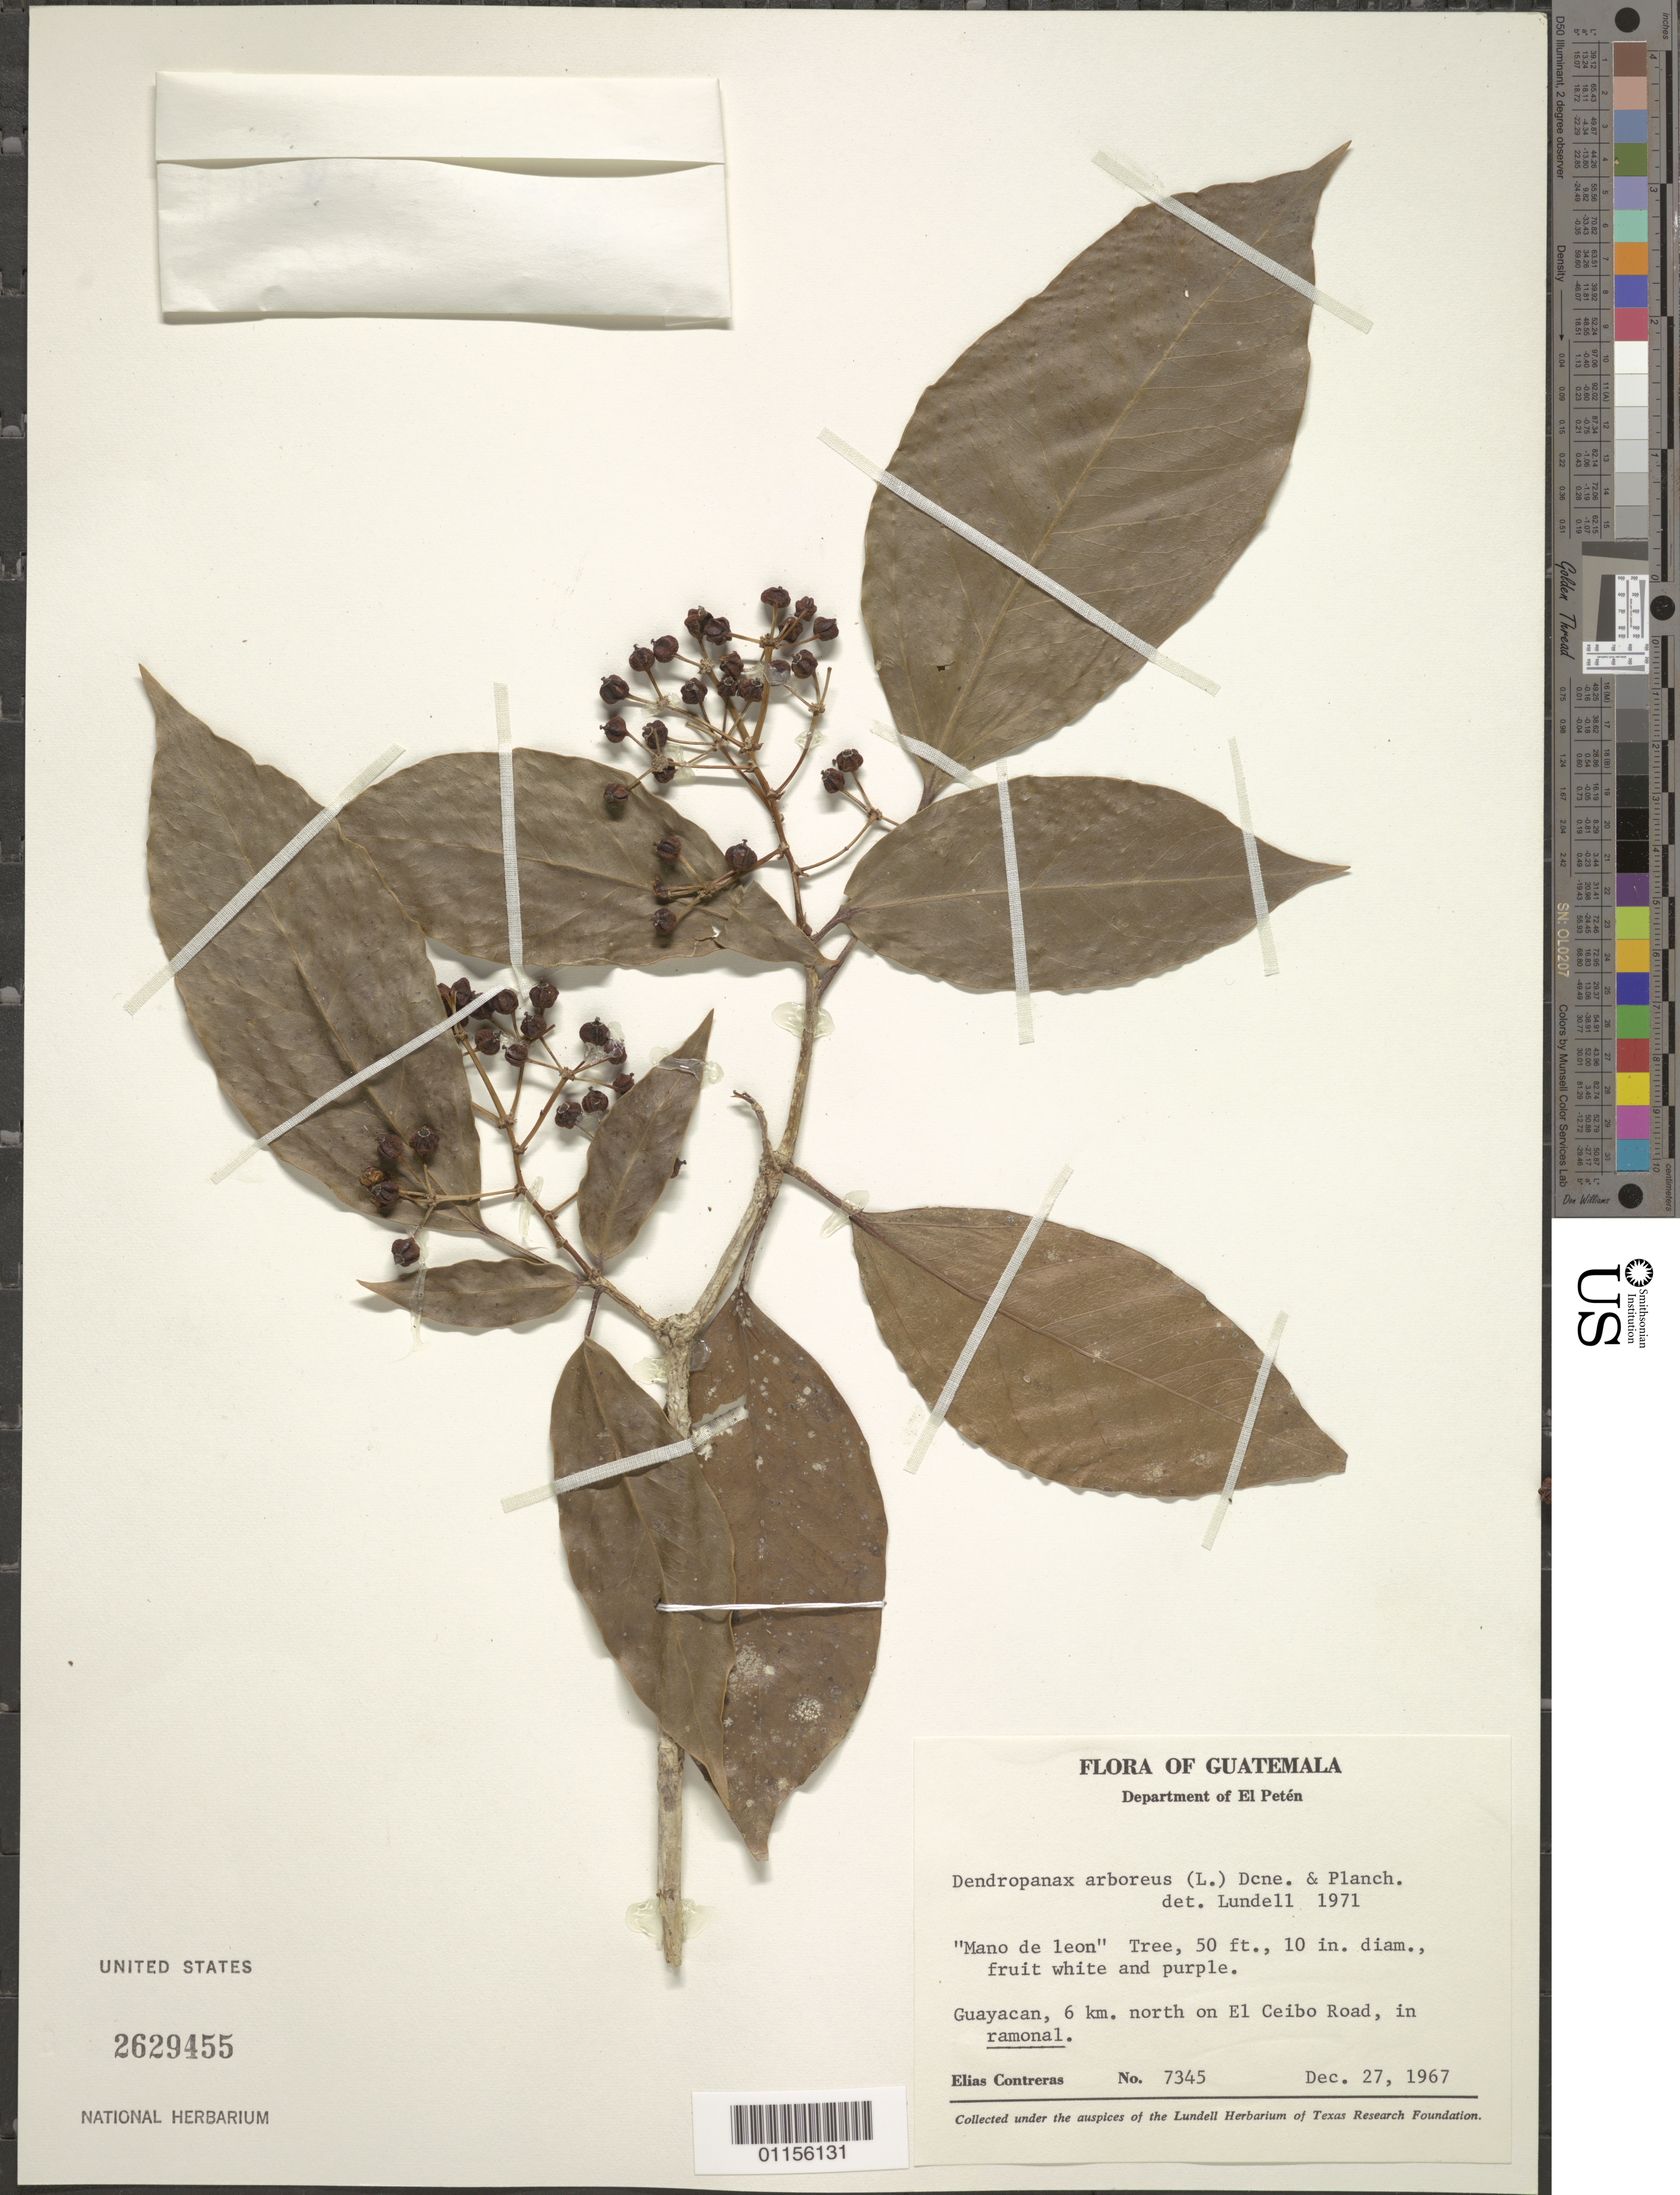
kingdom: Plantae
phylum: Tracheophyta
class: Magnoliopsida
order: Apiales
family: Araliaceae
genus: Dendropanax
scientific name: Dendropanax arboreus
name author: (L.) Decne. & Planch.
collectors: E. Contreras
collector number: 7345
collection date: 1967-12-27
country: Guatemala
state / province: El Petén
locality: Guayacan, 6 km N on El Ceibo Road, in ramonal.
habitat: Tree.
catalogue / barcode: US 2629455